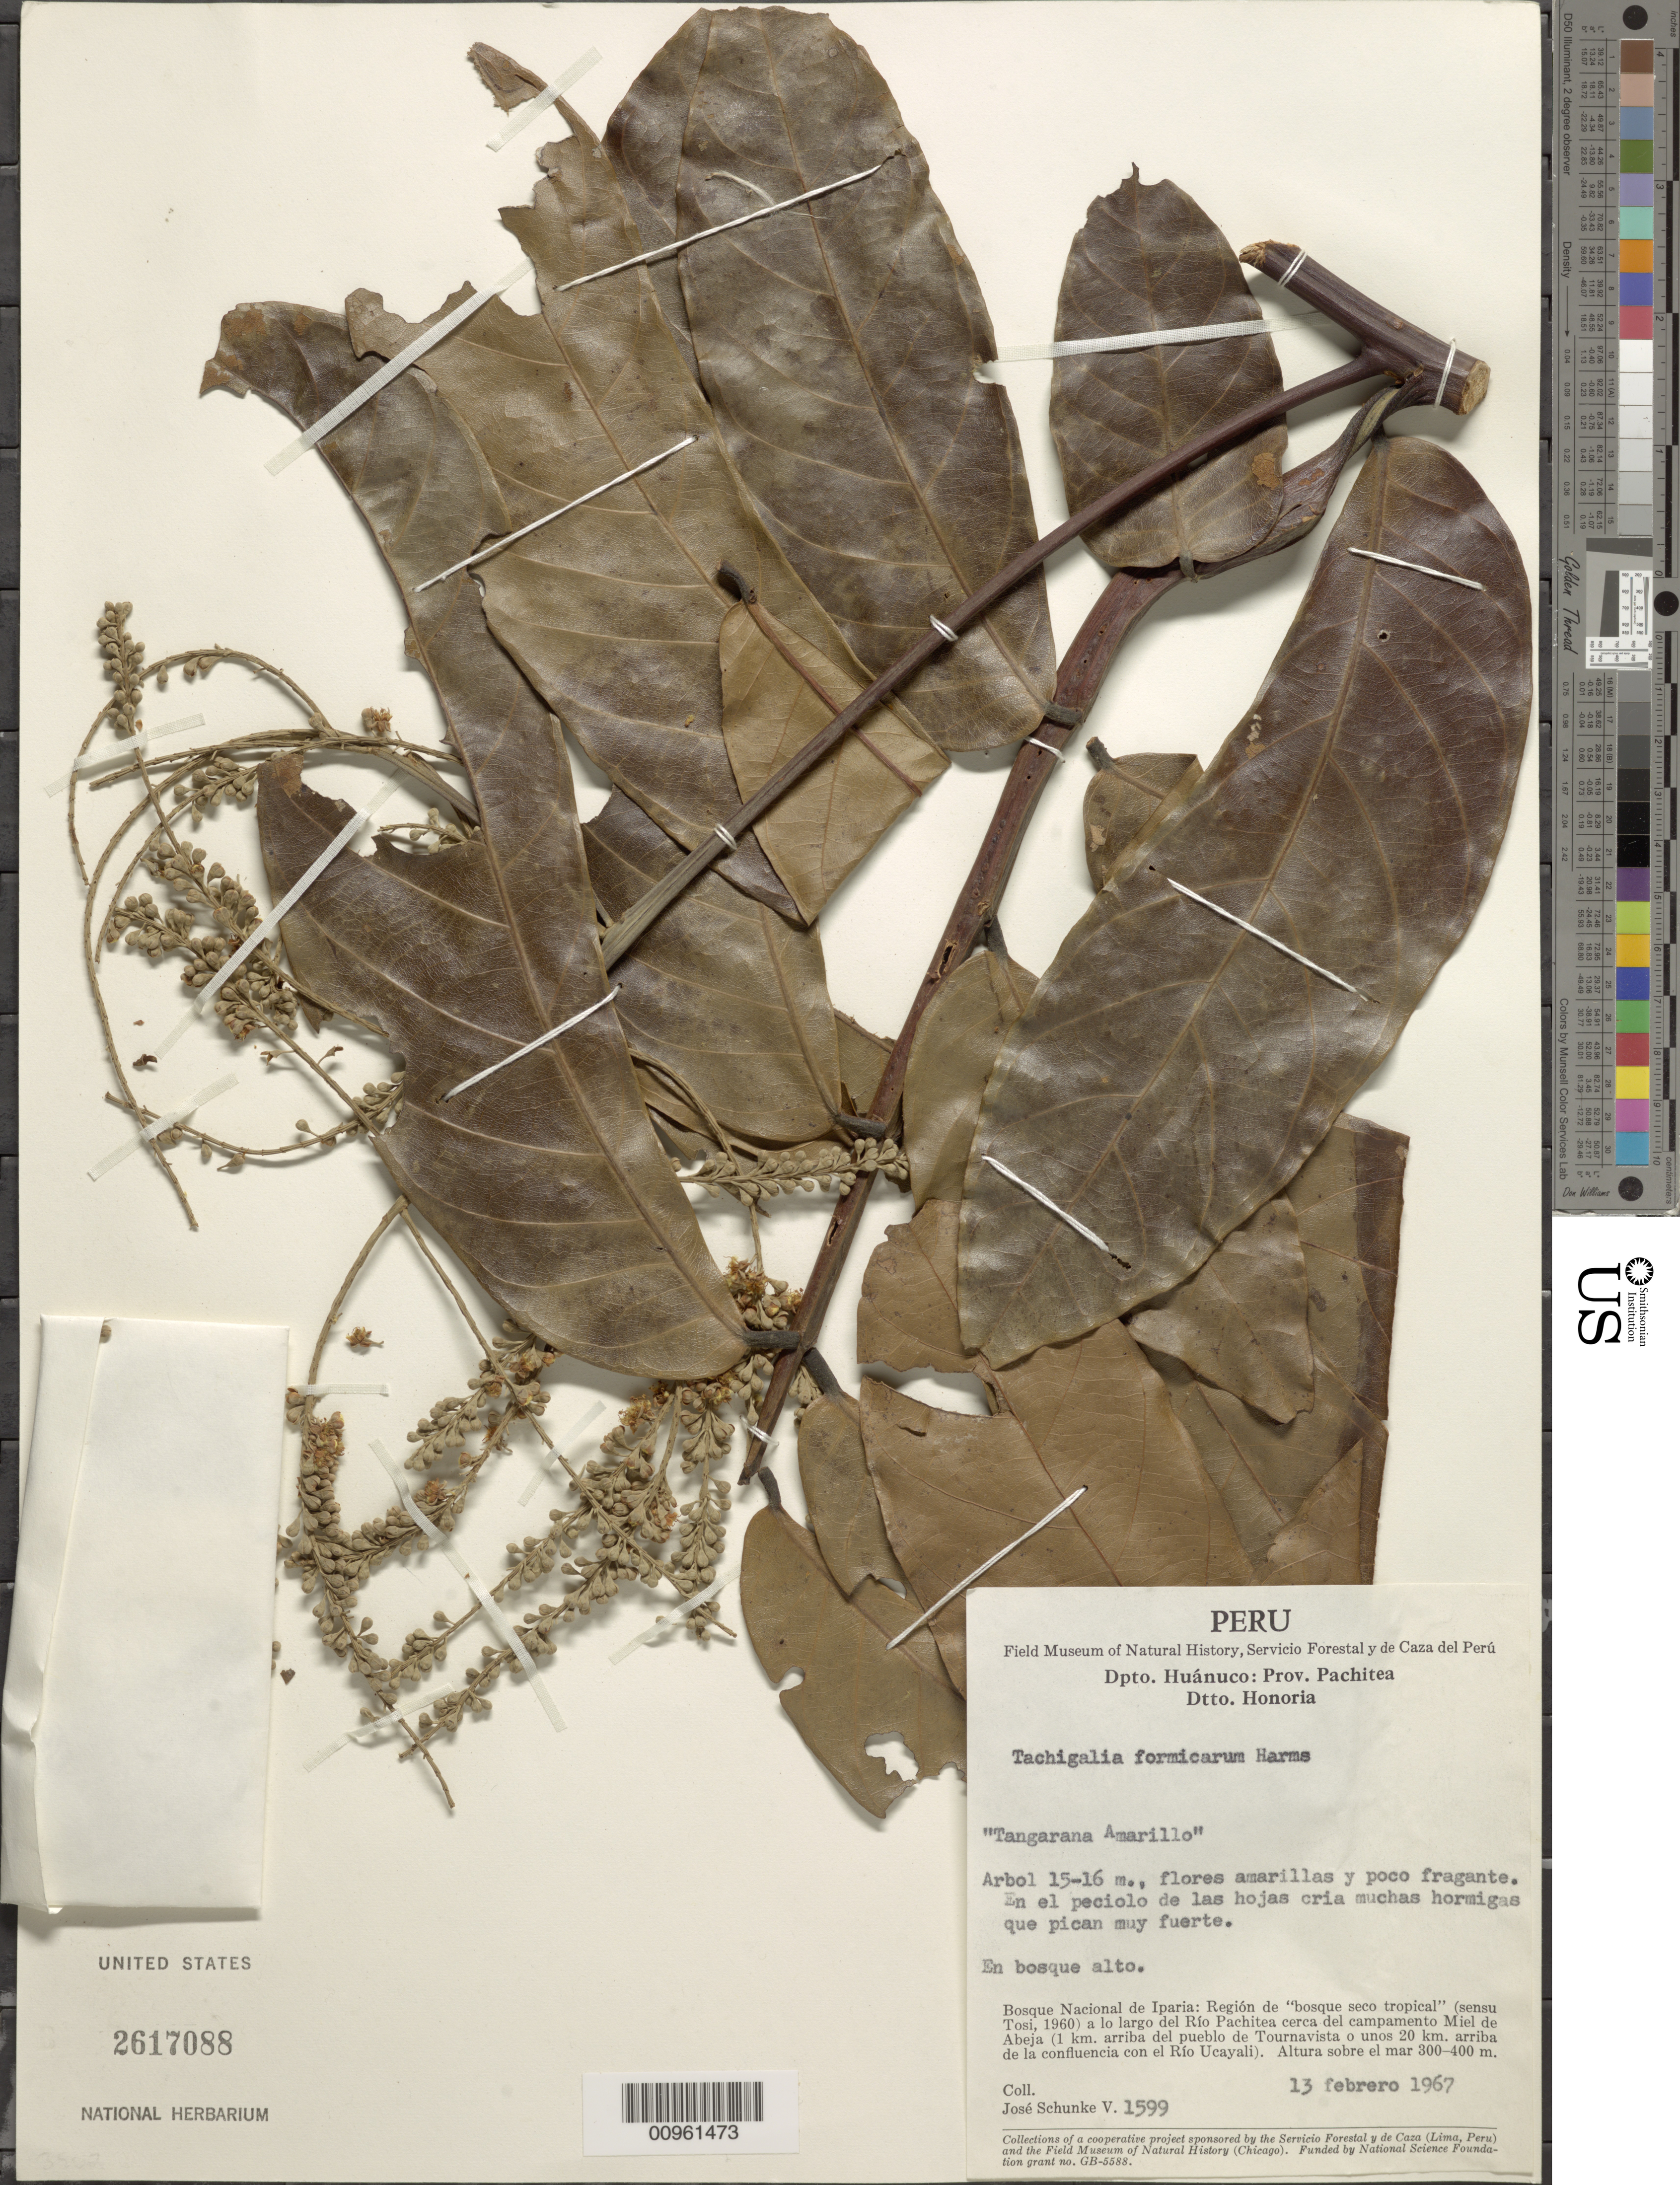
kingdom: Plantae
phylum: Tracheophyta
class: Magnoliopsida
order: Fabales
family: Fabaceae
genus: Tachigali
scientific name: Tachigali formicarum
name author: Harms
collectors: J. Schunke Vigo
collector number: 1599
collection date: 1967-02-13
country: Peru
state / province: Huánuco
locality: Prov. Pachitea, Dtto. Honoria, Bosque Nacional de Iparia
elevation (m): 300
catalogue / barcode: US 2617088